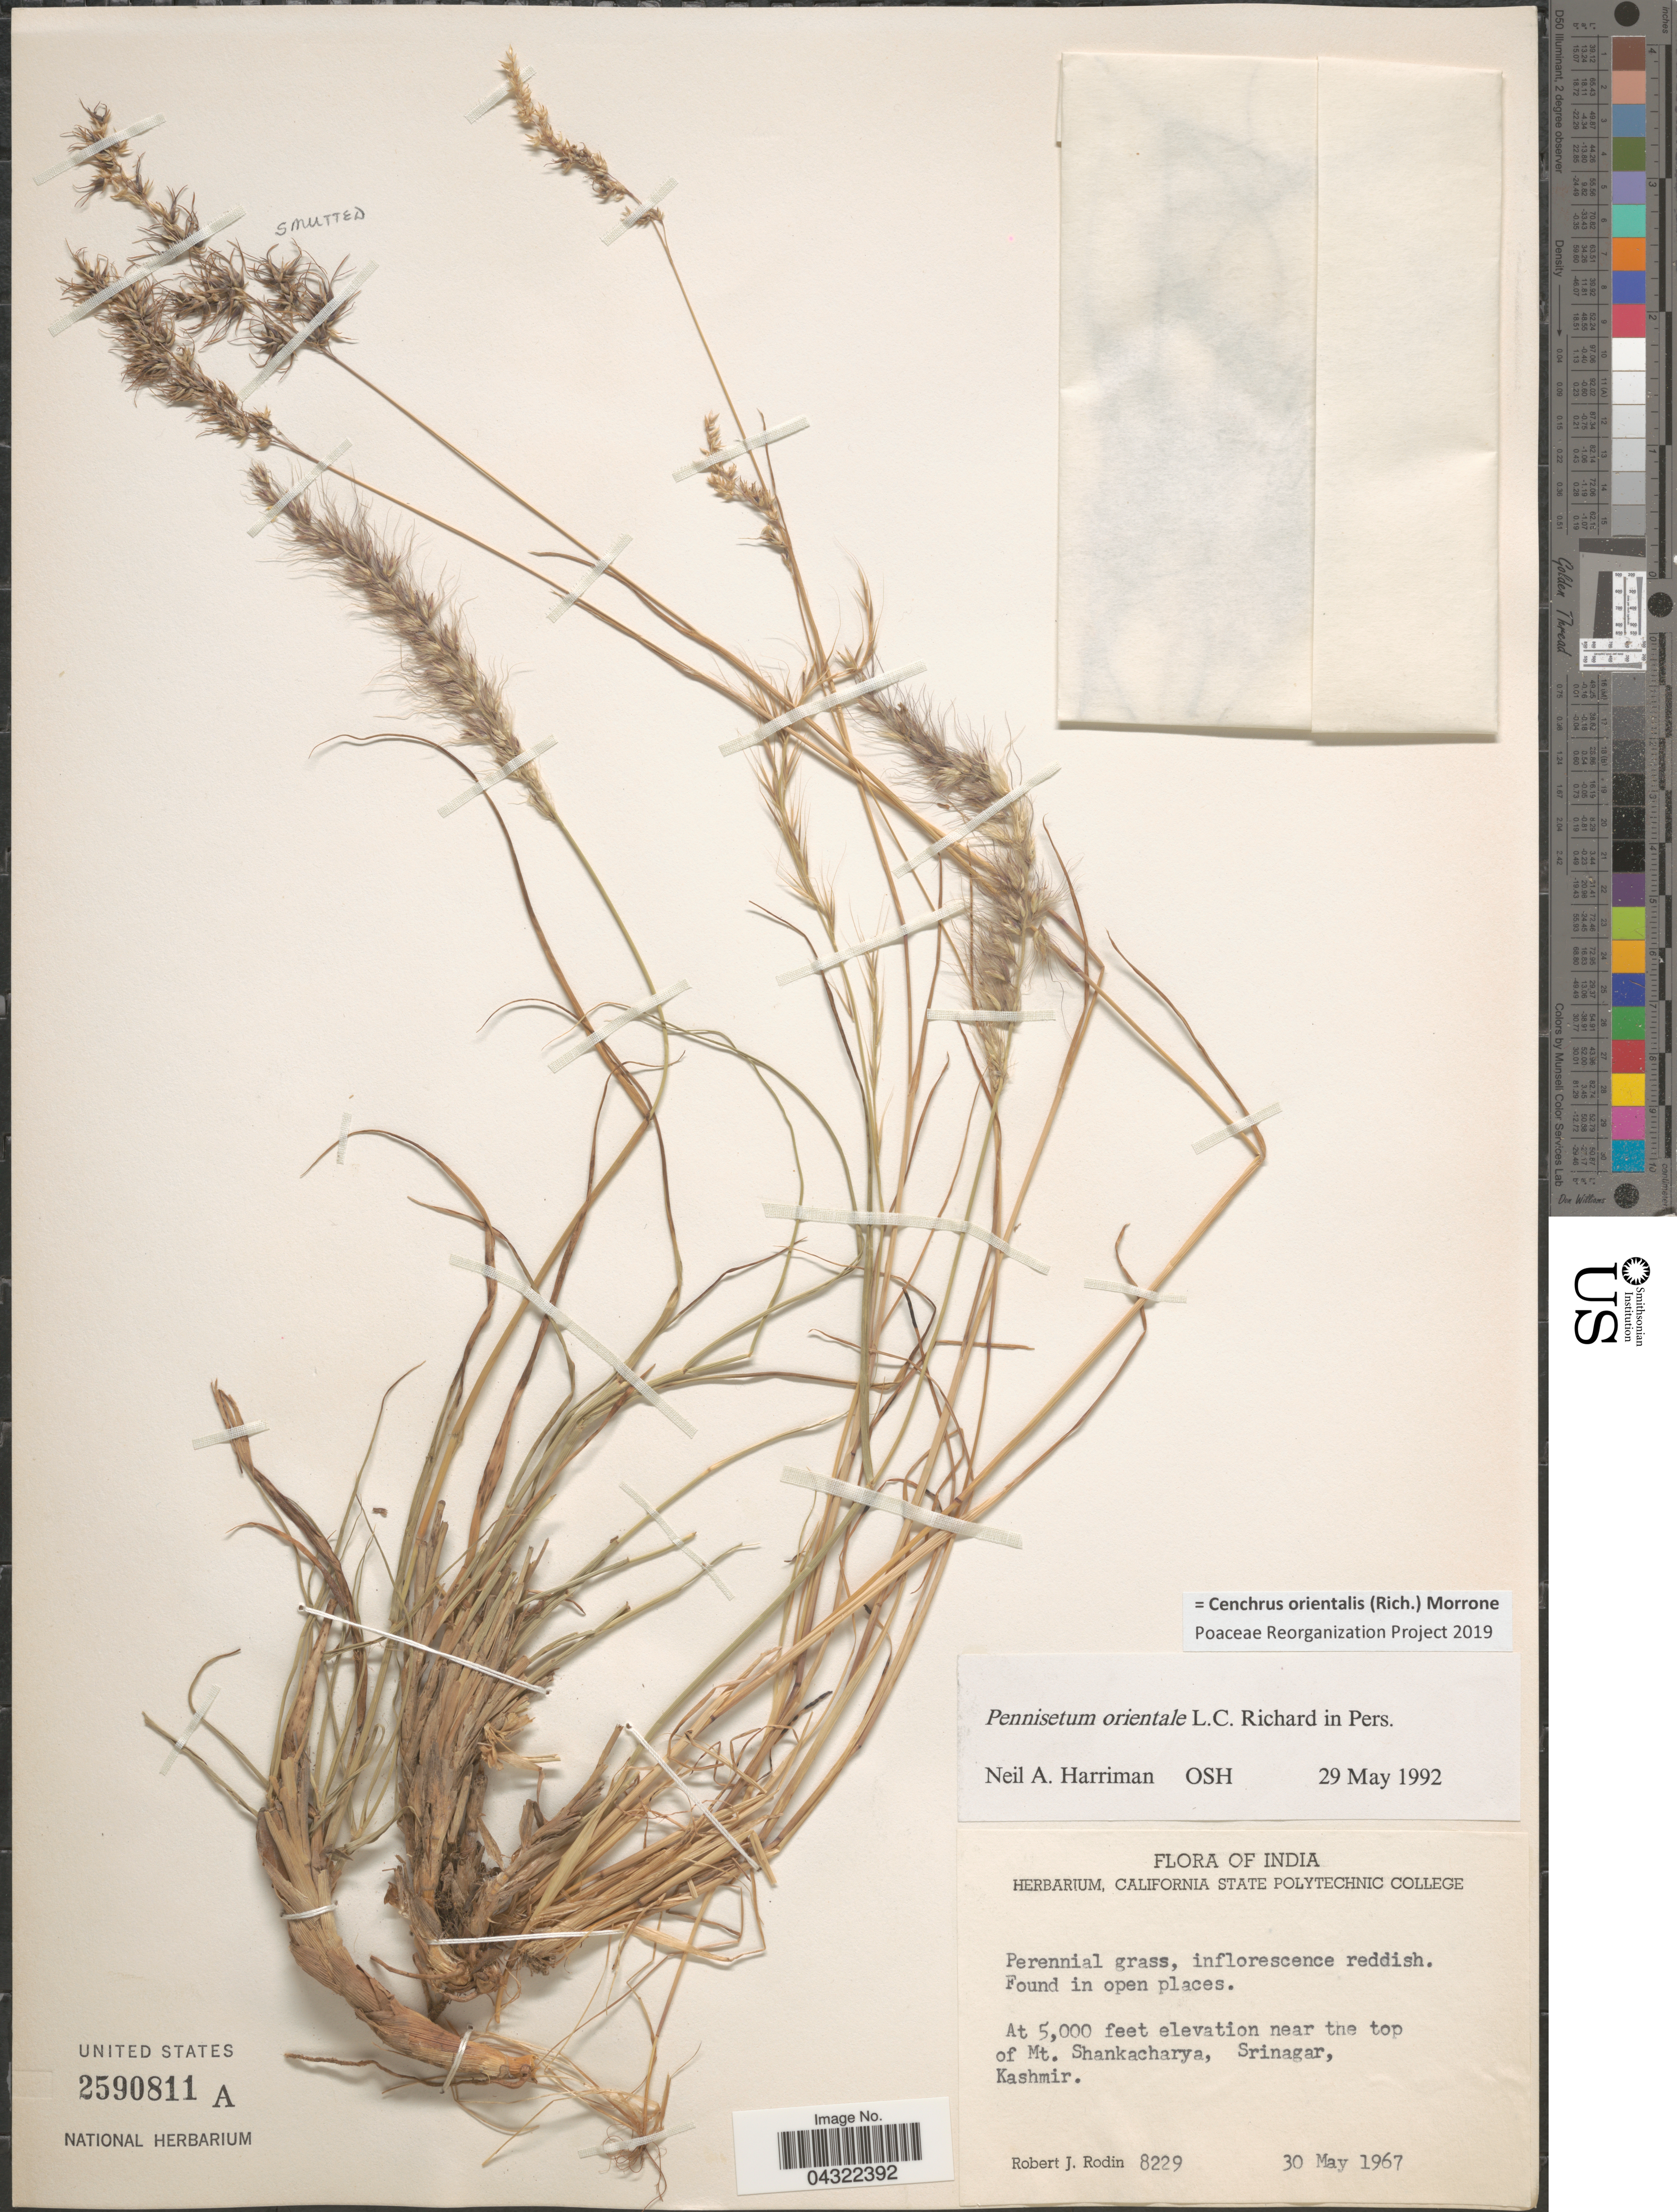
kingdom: Plantae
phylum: Tracheophyta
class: Liliopsida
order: Poales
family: Poaceae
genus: Cenchrus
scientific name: Cenchrus orientalis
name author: (Rich.) Morrone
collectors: R. J. Rodin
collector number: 8229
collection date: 1967-05-30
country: India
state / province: Jammu and Kashmir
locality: Near the top of Mt. Shankacharya, Srinagar, Kashmir.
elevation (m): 1524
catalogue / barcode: US 2590811A